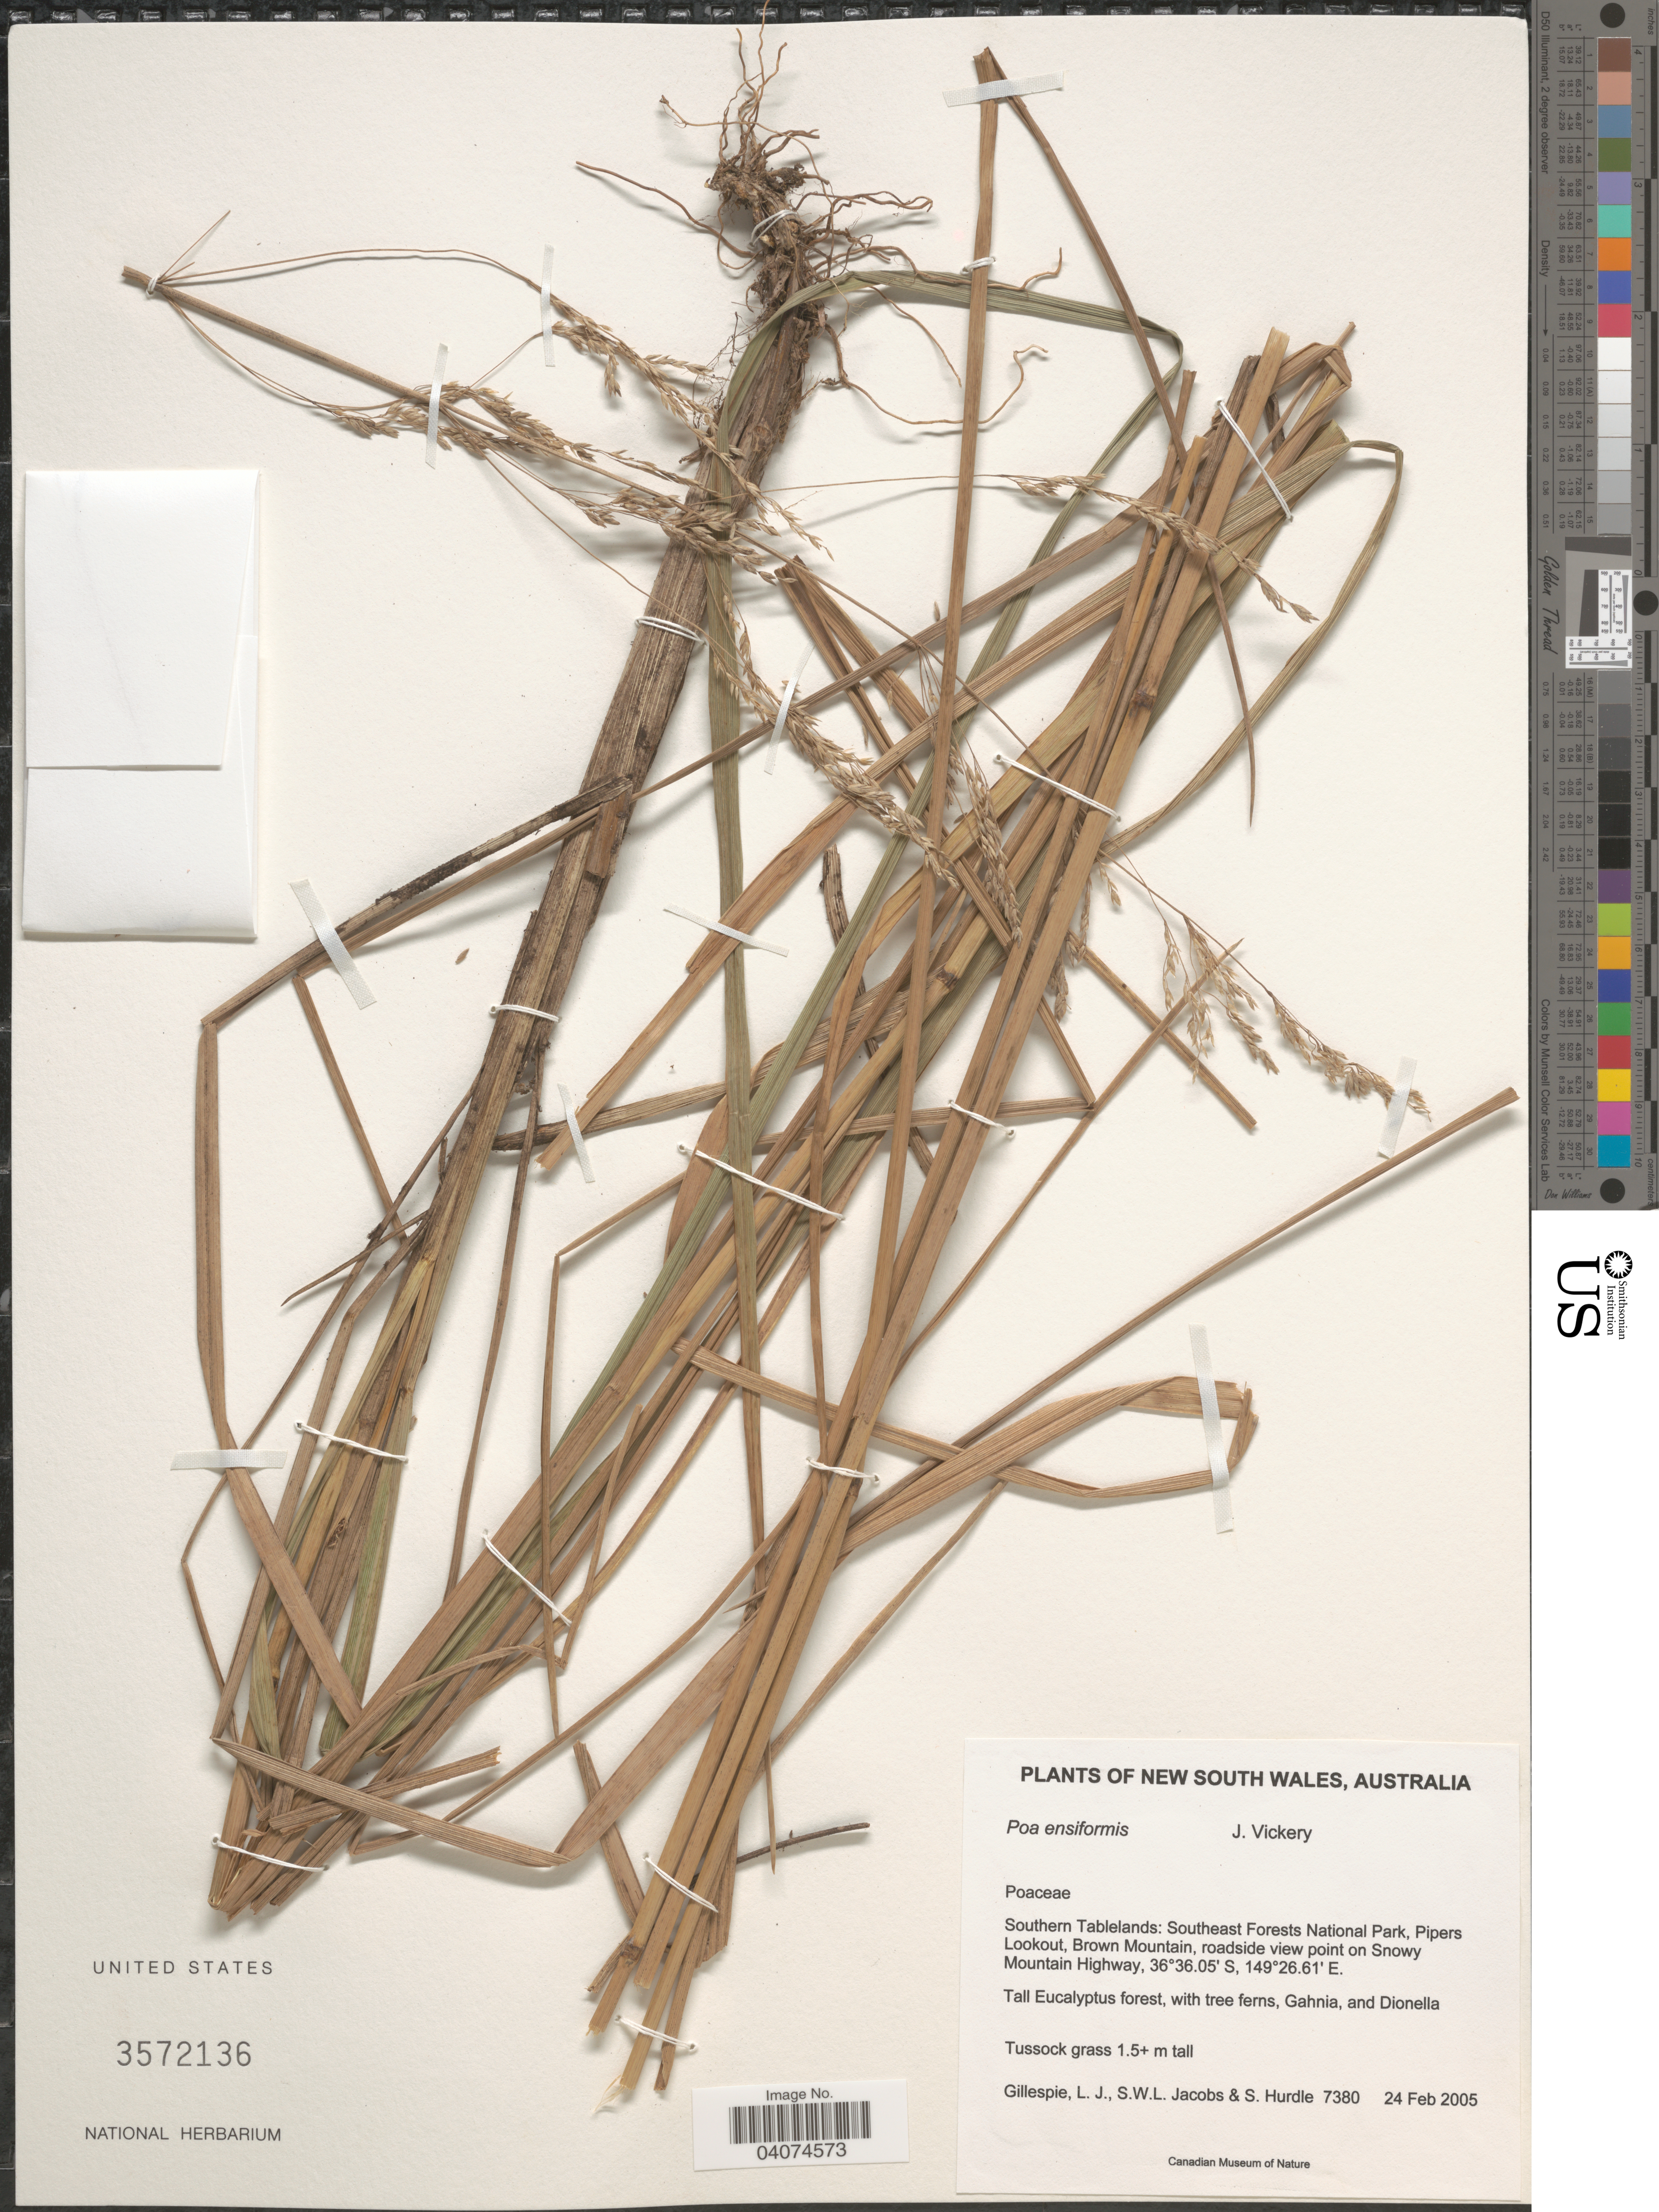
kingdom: Plantae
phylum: Tracheophyta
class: Liliopsida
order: Poales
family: Poaceae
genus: Poa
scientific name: Poa ensiformis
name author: Vickery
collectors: L. Gillespie, S. W. L. Jacobs & S. Hurdle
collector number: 7380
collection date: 2005-02-24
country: Australia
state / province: New South Wales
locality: Southern Tablelands: Southeast Forests National Park, Pipers Lookout, Brown Mountain, roadside view point on Snowy Mountain Highway.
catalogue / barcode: US 3572136